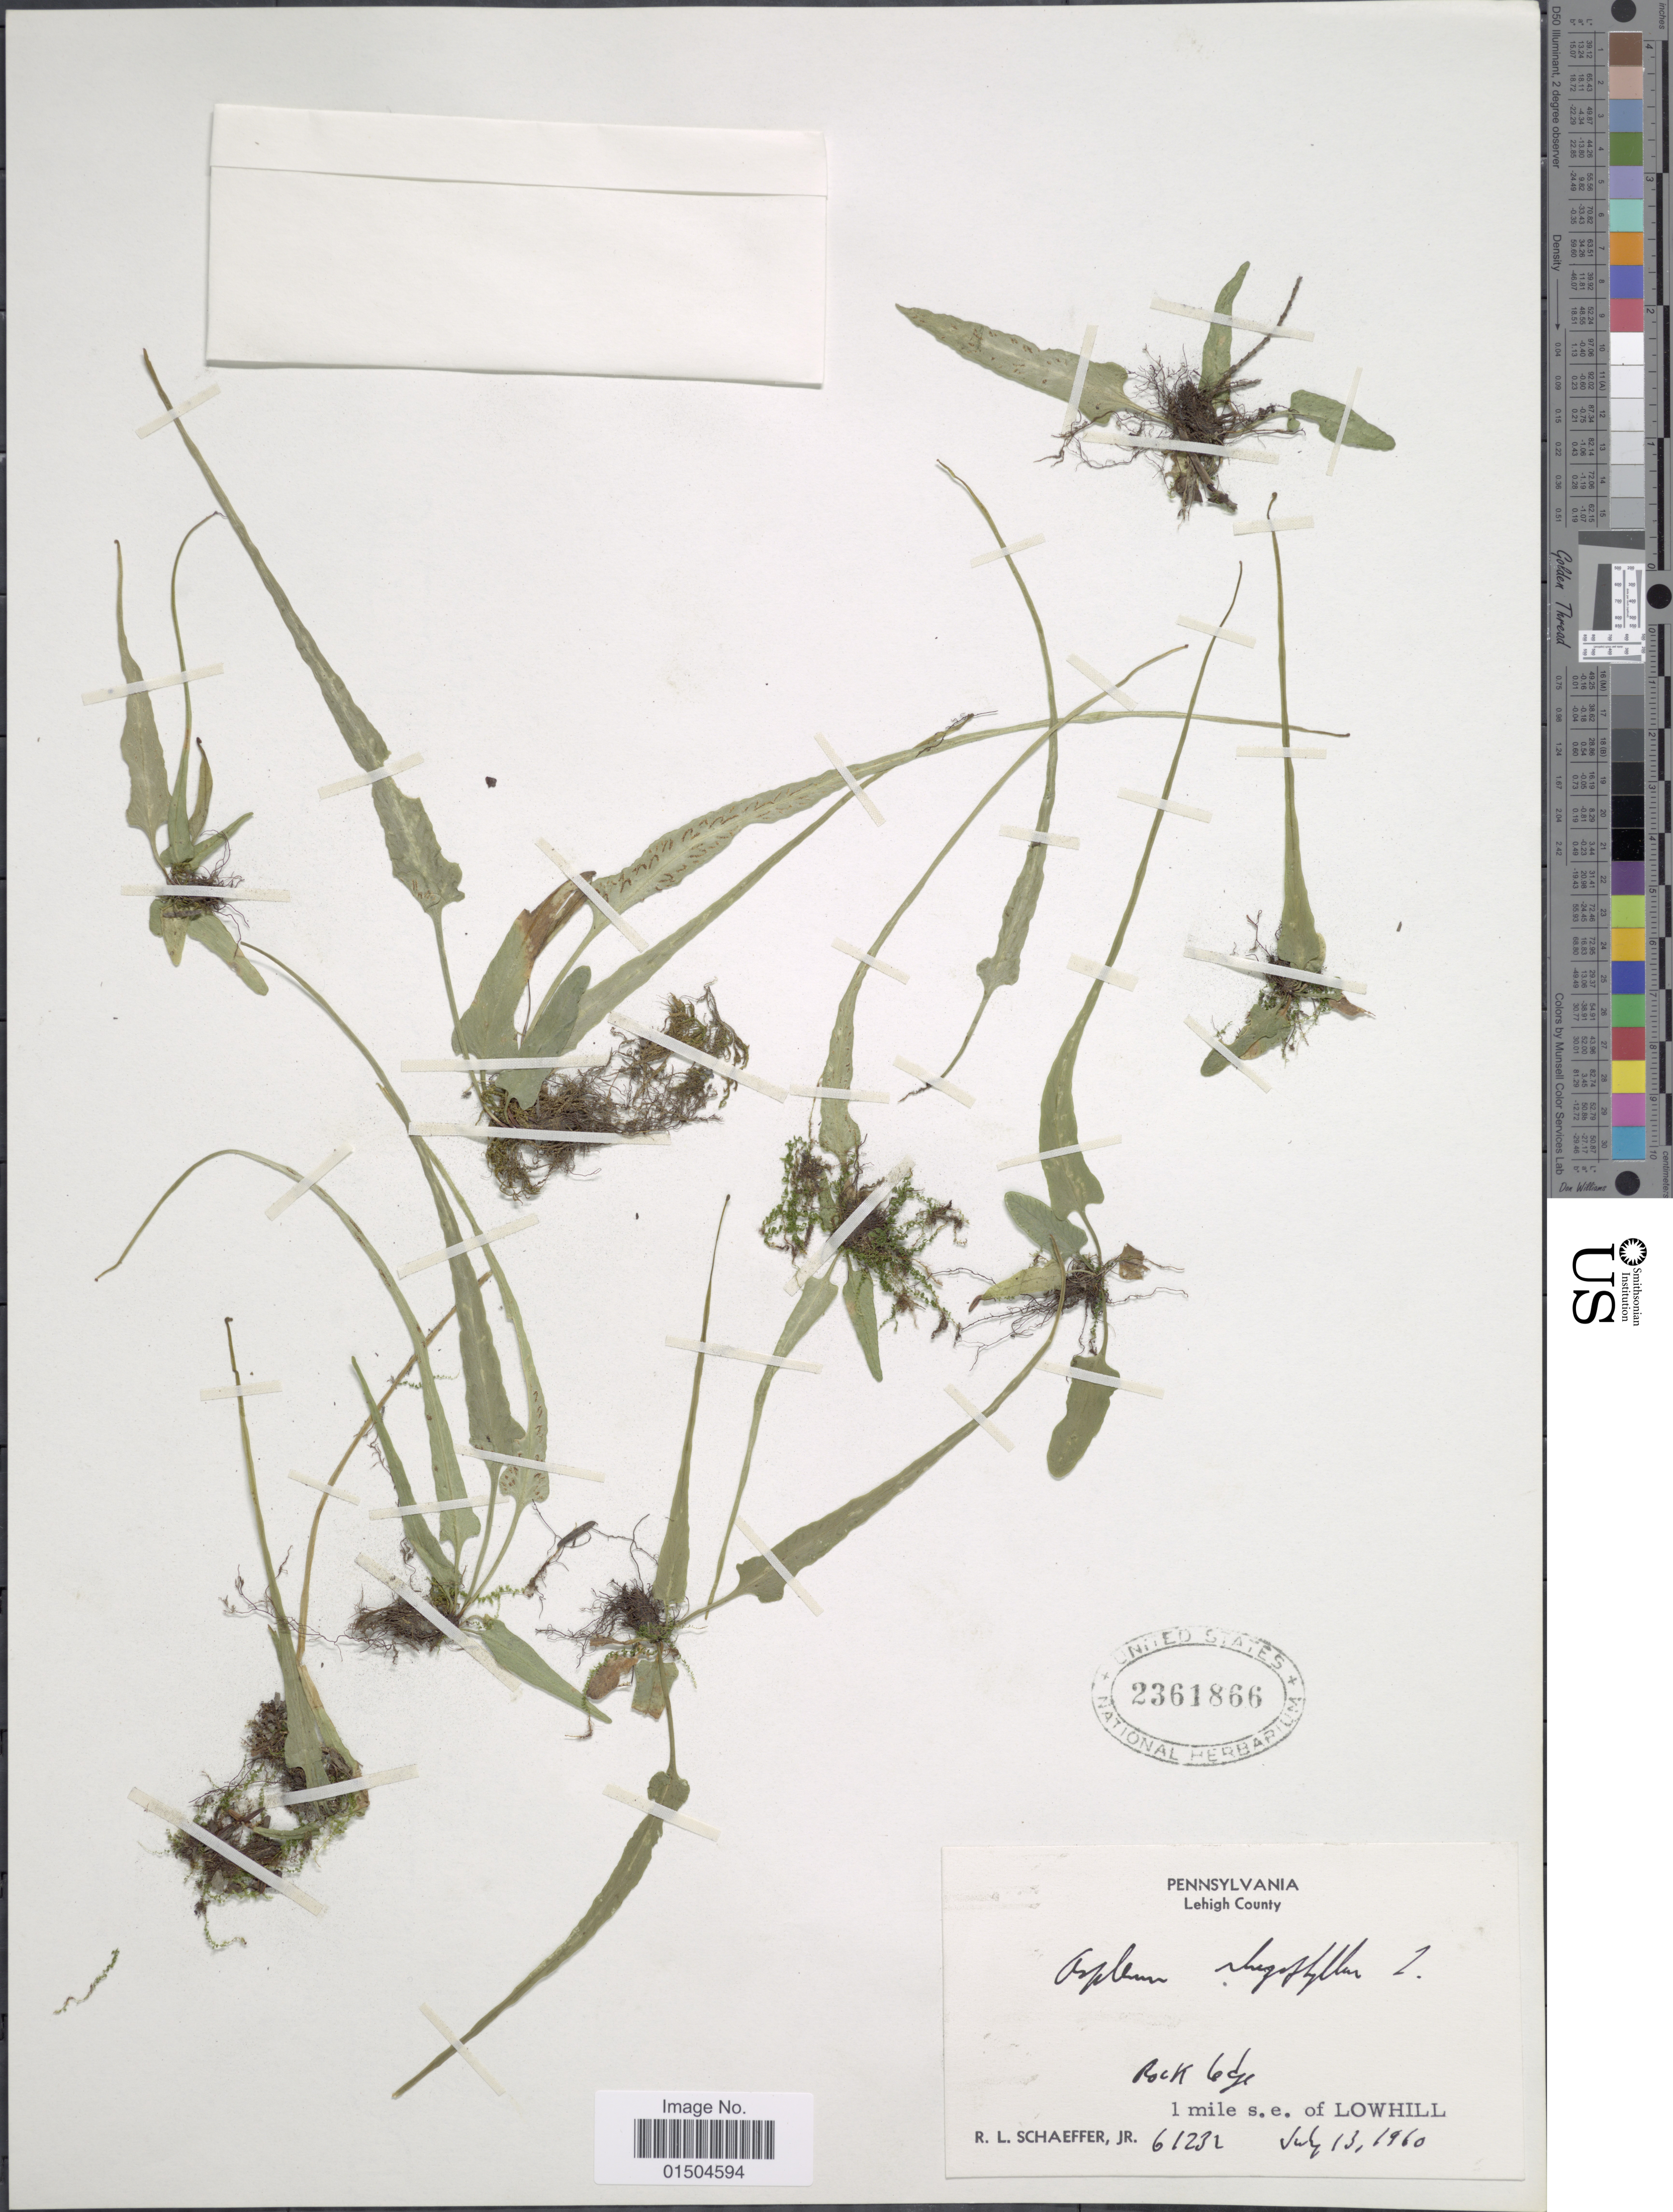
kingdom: Plantae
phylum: Tracheophyta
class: Polypodiopsida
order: Polypodiales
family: Aspleniaceae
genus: Asplenium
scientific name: Asplenium rhizophyllum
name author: L.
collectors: R. L. Schaeffer Jr.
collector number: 61232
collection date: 1960-07-13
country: United States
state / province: Pennsylvania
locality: Lehigh County. 1 mile s.e. of Lowhill.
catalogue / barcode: US 2361866